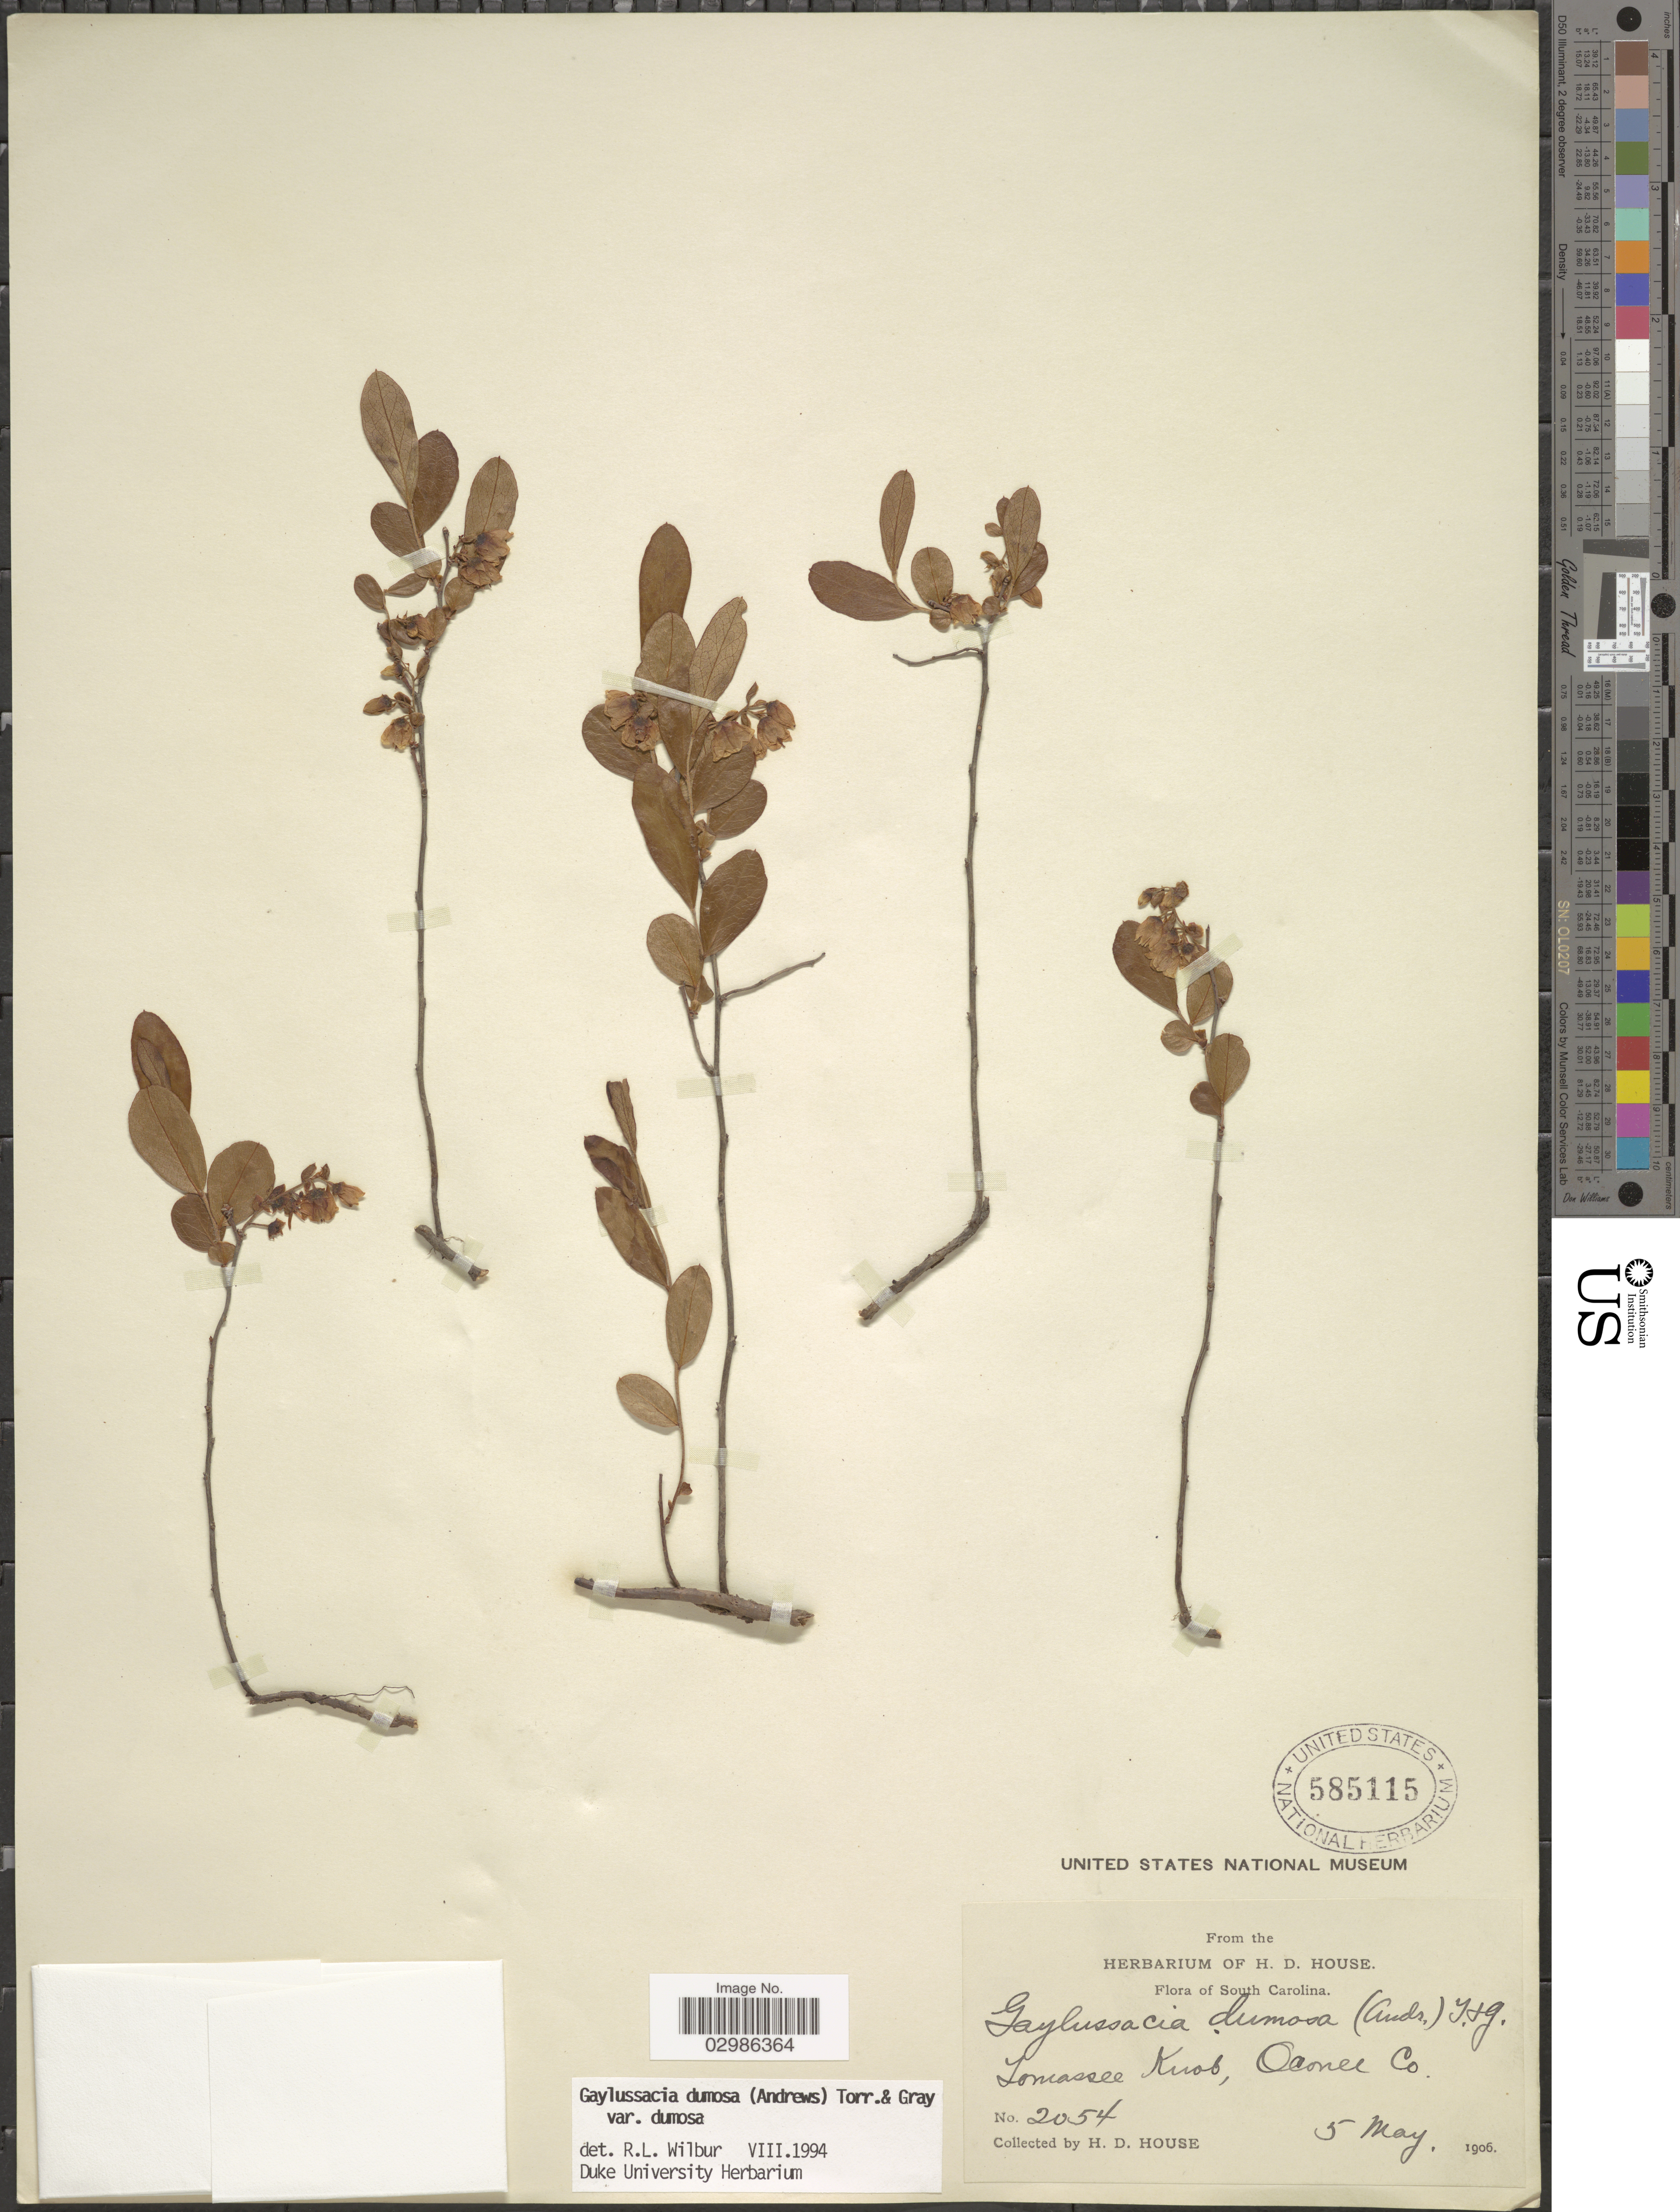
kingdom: Plantae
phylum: Tracheophyta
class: Magnoliopsida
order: Ericales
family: Ericaceae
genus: Gaylussacia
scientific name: Gaylussacia dumosa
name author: (Andrews) Torr. & A. Gray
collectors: H. D. House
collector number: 2054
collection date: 1906-05-05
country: United States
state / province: South Carolina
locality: Tomassee Knob, Oconee Co.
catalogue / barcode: US 585115